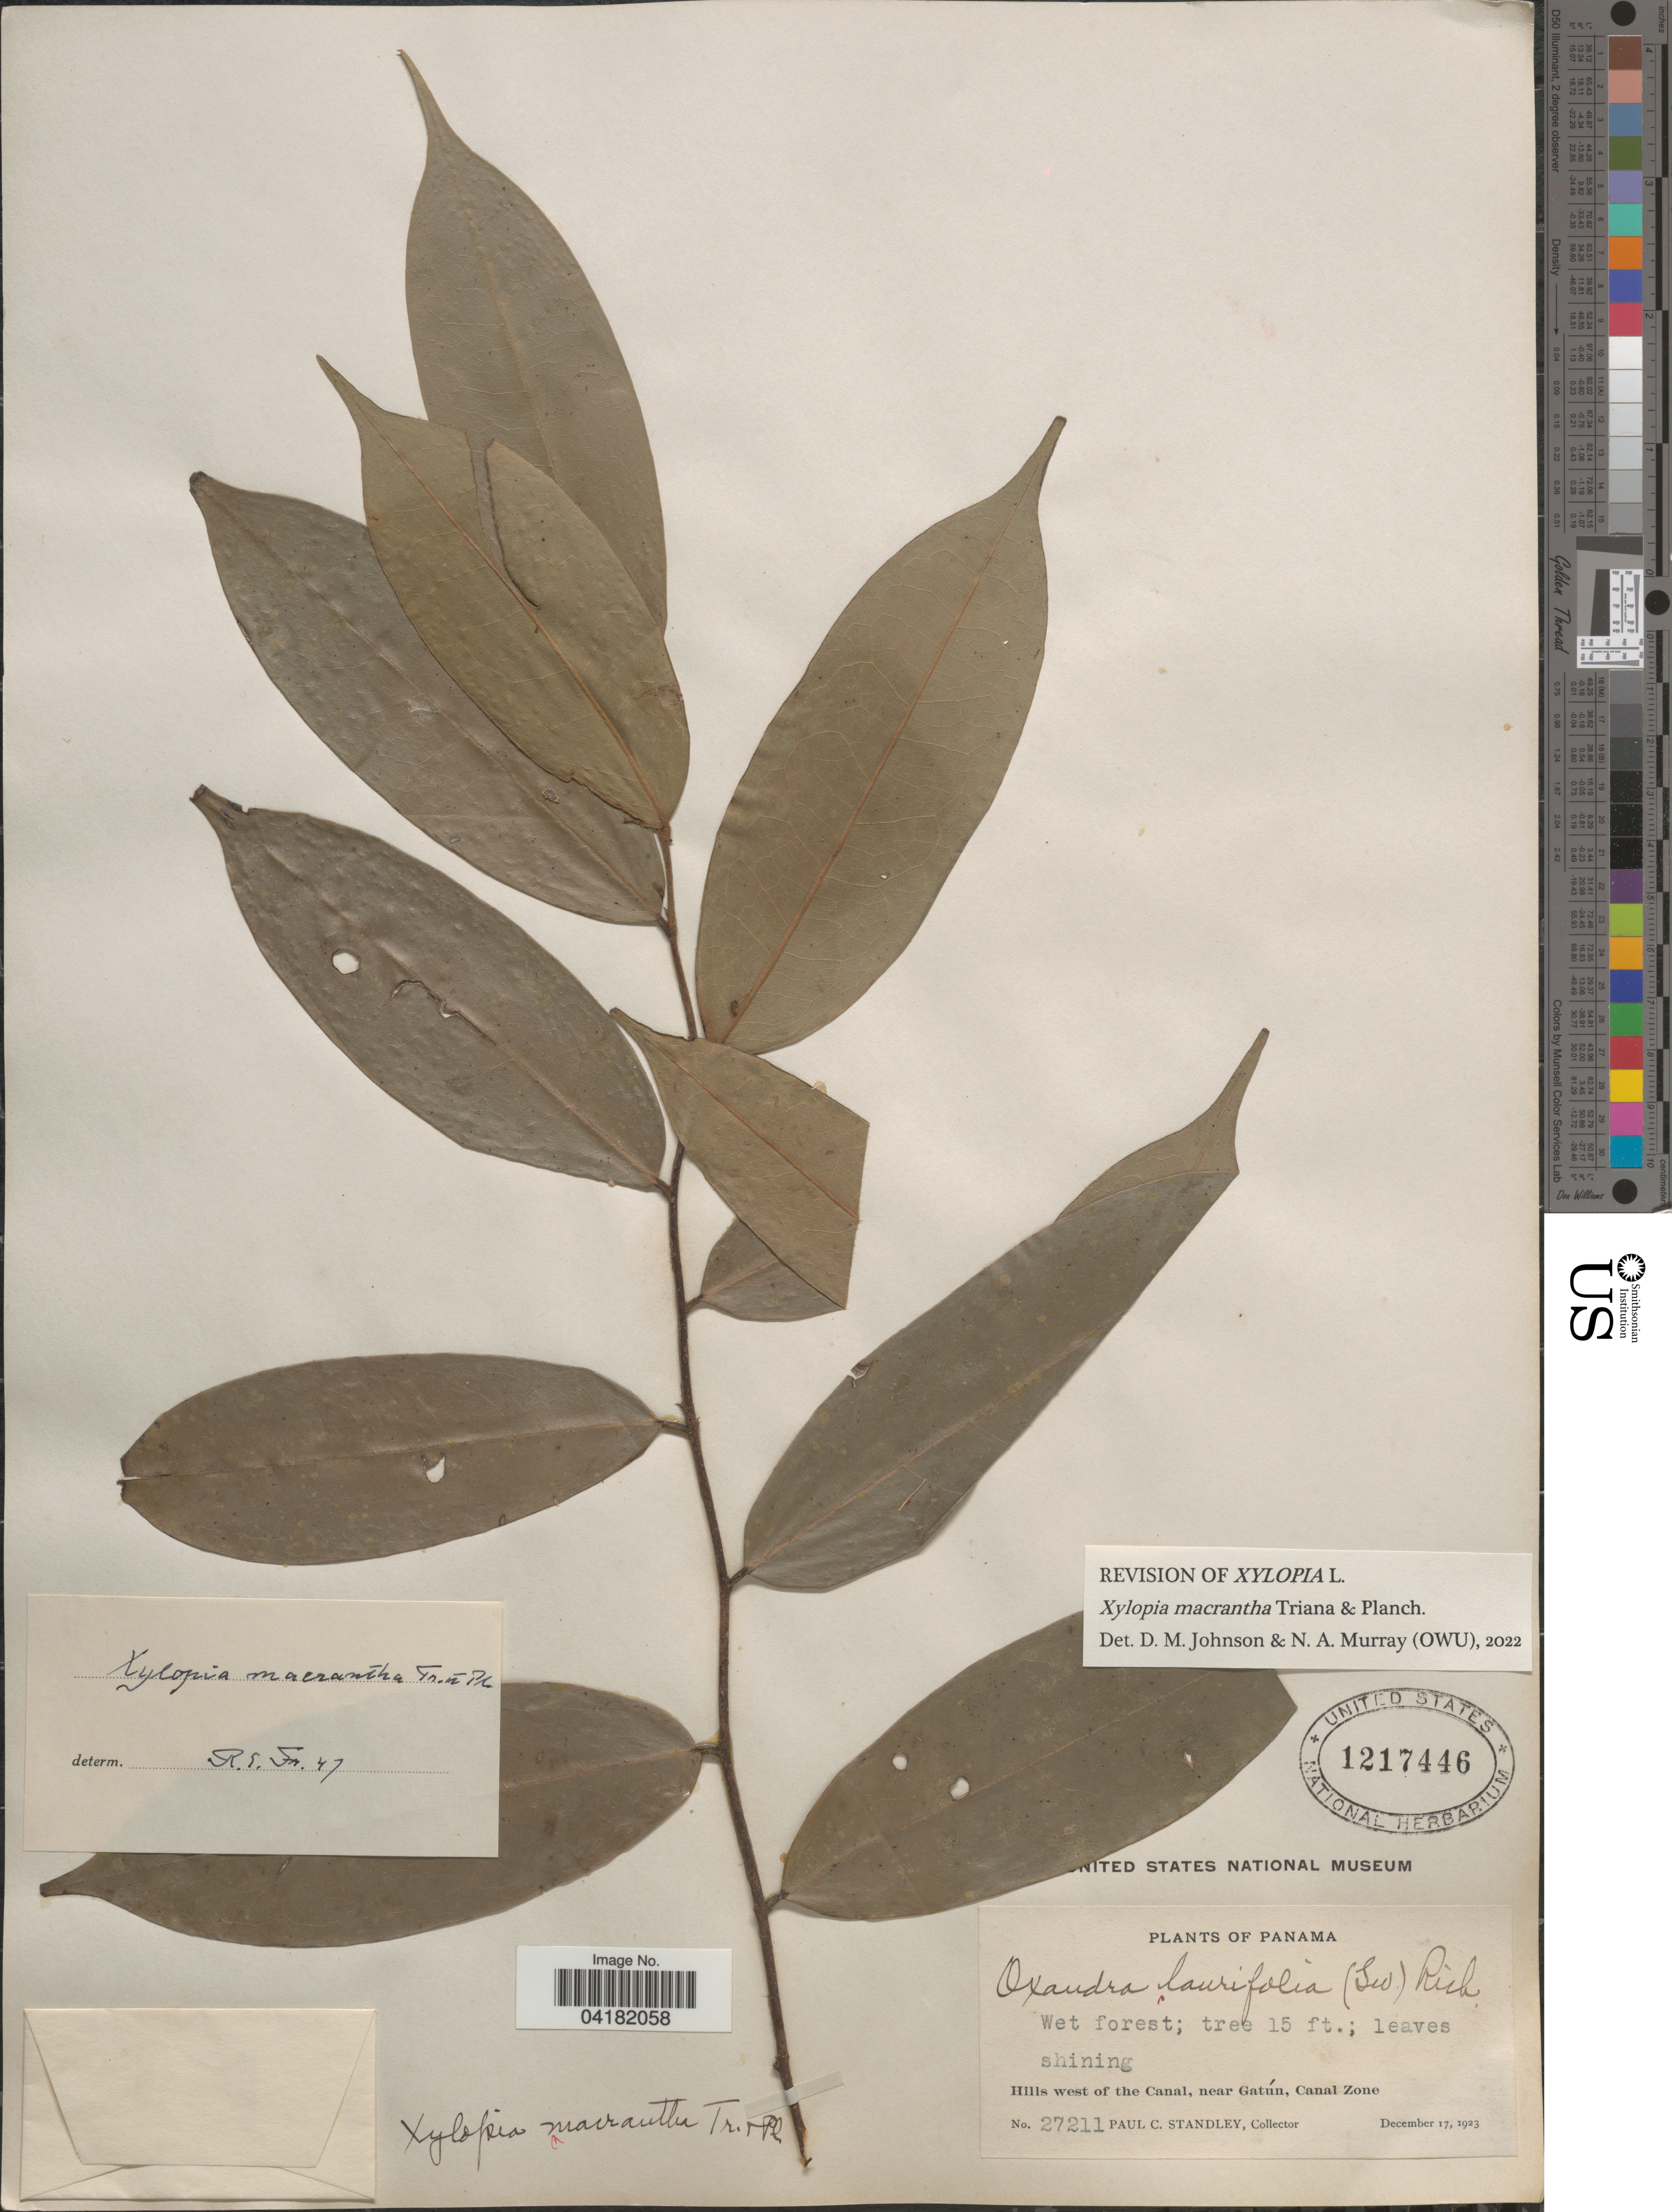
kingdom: Plantae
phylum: Tracheophyta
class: Magnoliopsida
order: Magnoliales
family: Annonaceae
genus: Xylopia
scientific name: Xylopia macrantha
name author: Planch. & Triana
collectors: P. C. Standley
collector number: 27211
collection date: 1923-12-17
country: Panama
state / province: Colón / Panamá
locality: Hills west of the Canal, near Gatún, Canal Zone.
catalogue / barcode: US 1217446